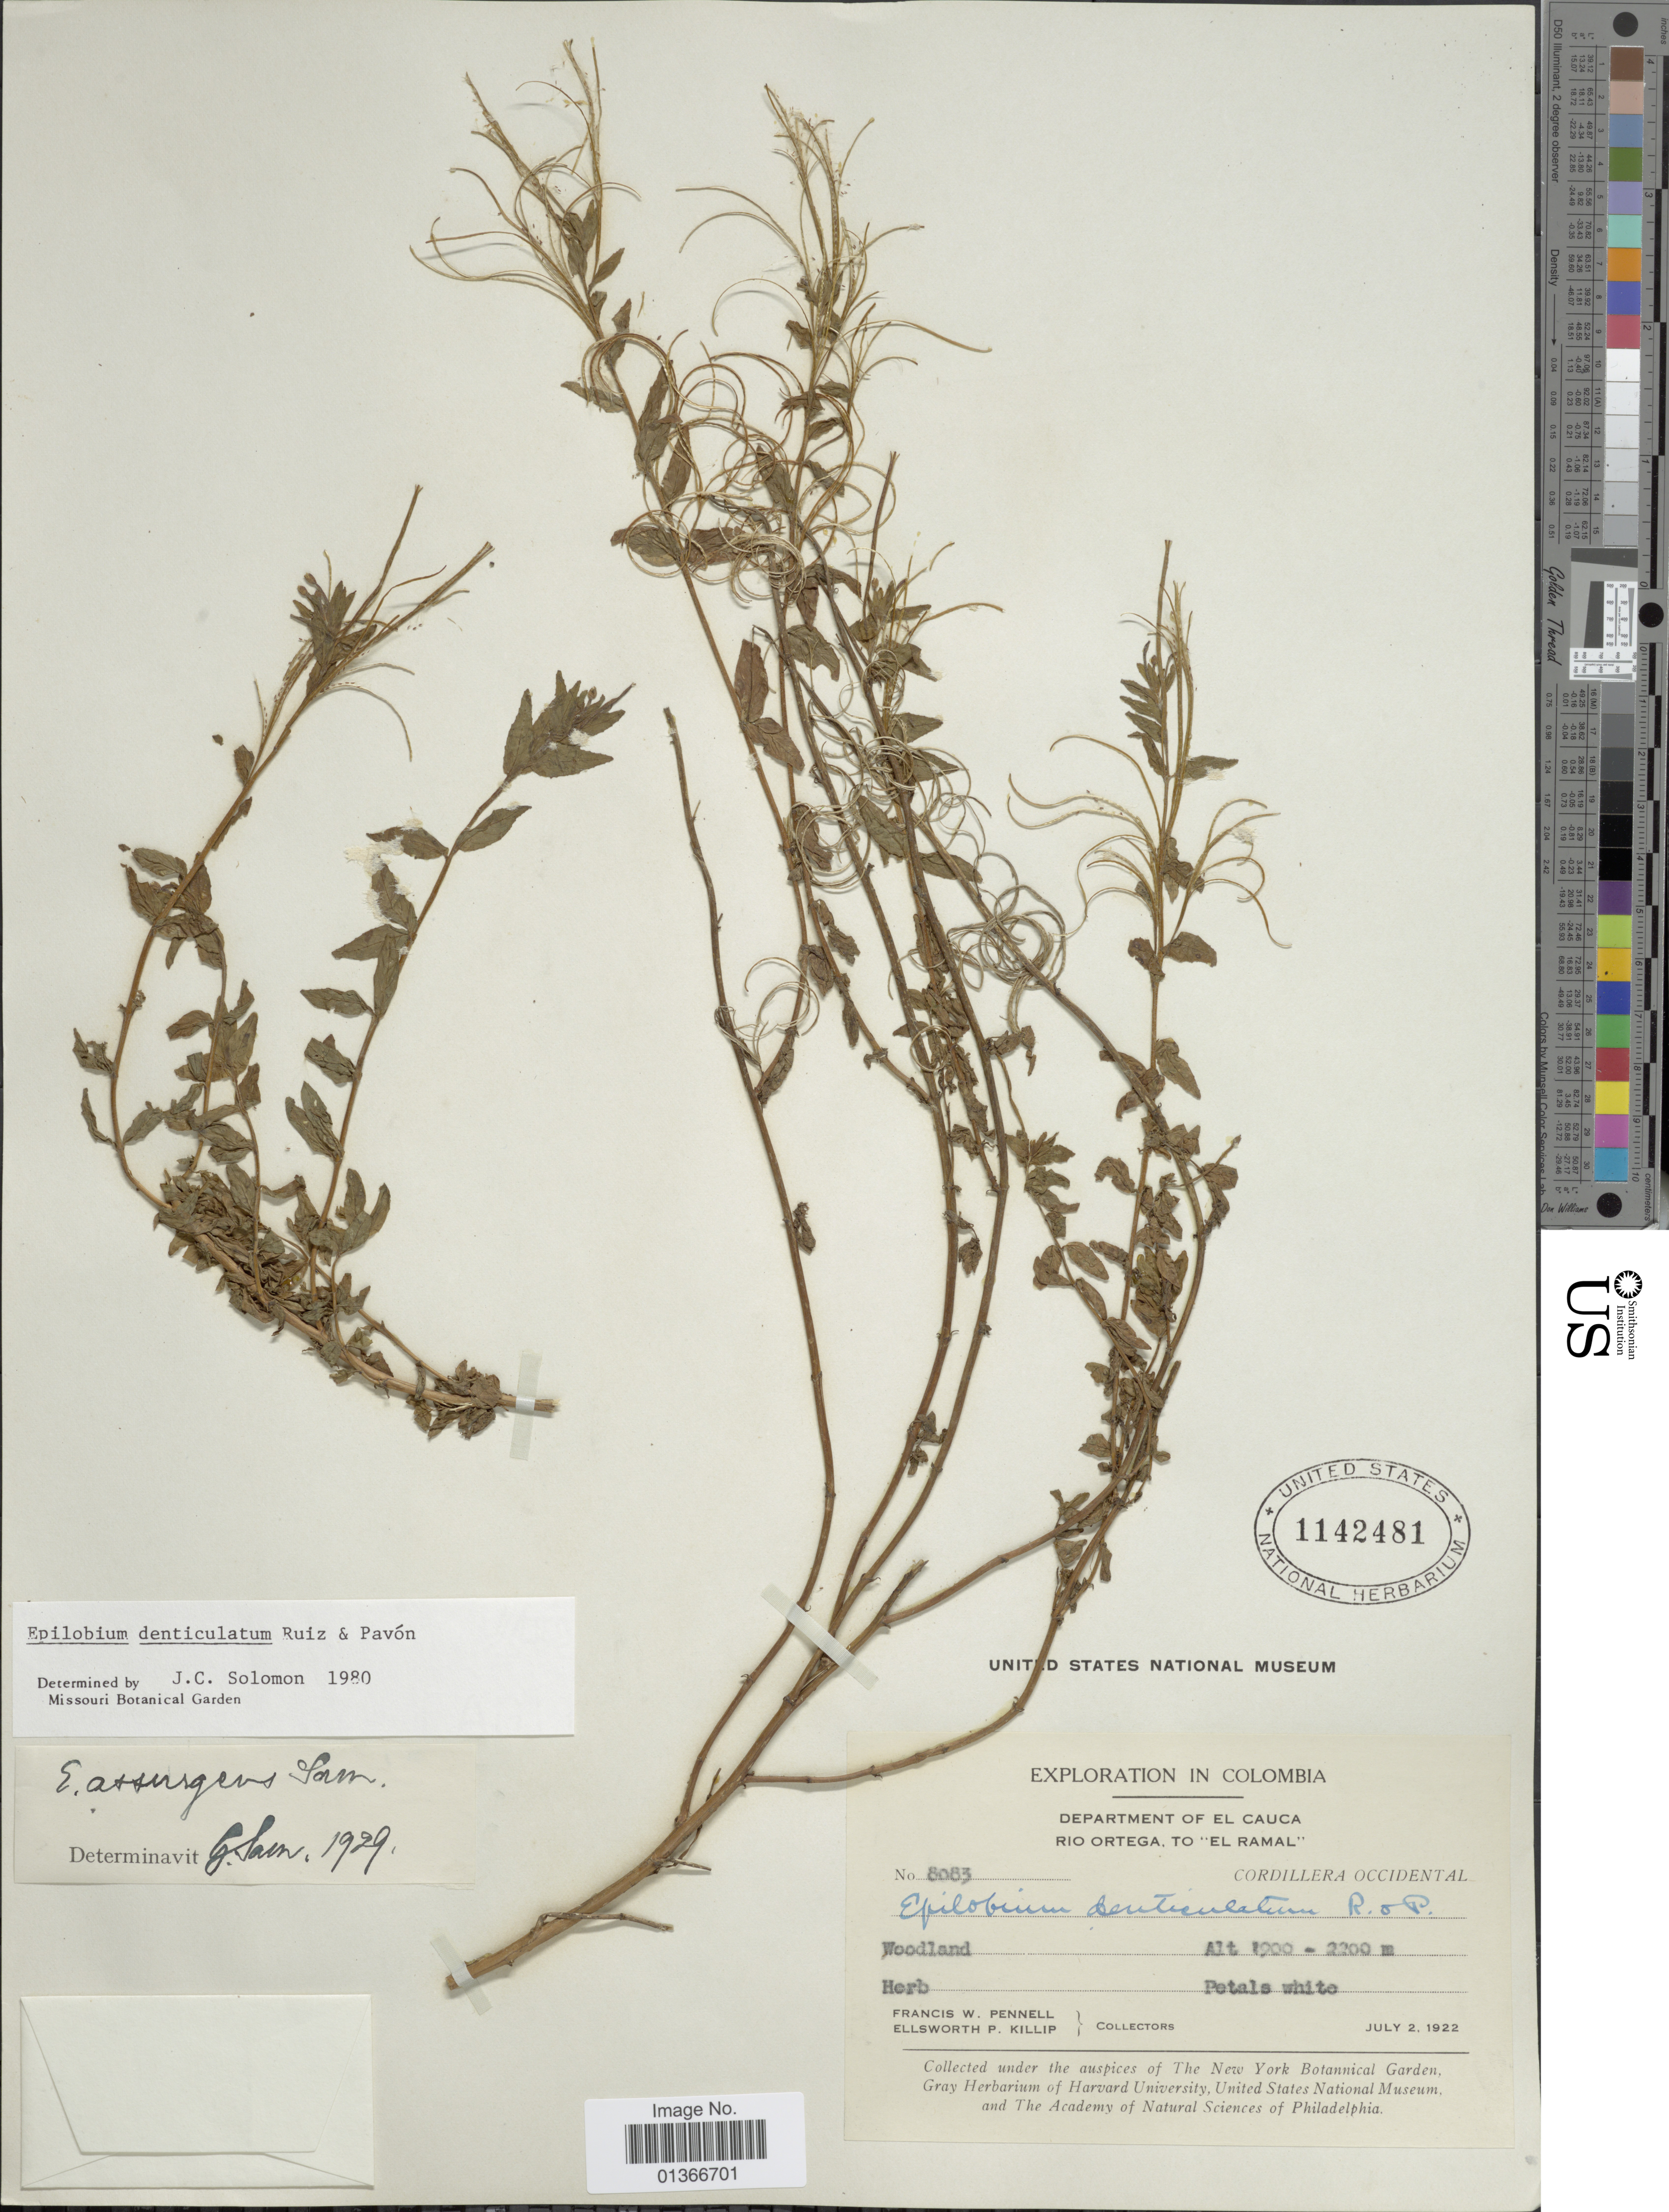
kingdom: Plantae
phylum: Tracheophyta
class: Magnoliopsida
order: Myrtales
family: Onagraceae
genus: Epilobium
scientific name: Epilobium denticulatum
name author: Ruiz & Pav.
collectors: F. W. Pennell & E. P. Killip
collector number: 8083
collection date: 1922-07-02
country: Colombia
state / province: Cauca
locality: Rio Ortega, to "El Ramal".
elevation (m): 1900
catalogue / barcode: US 1142481